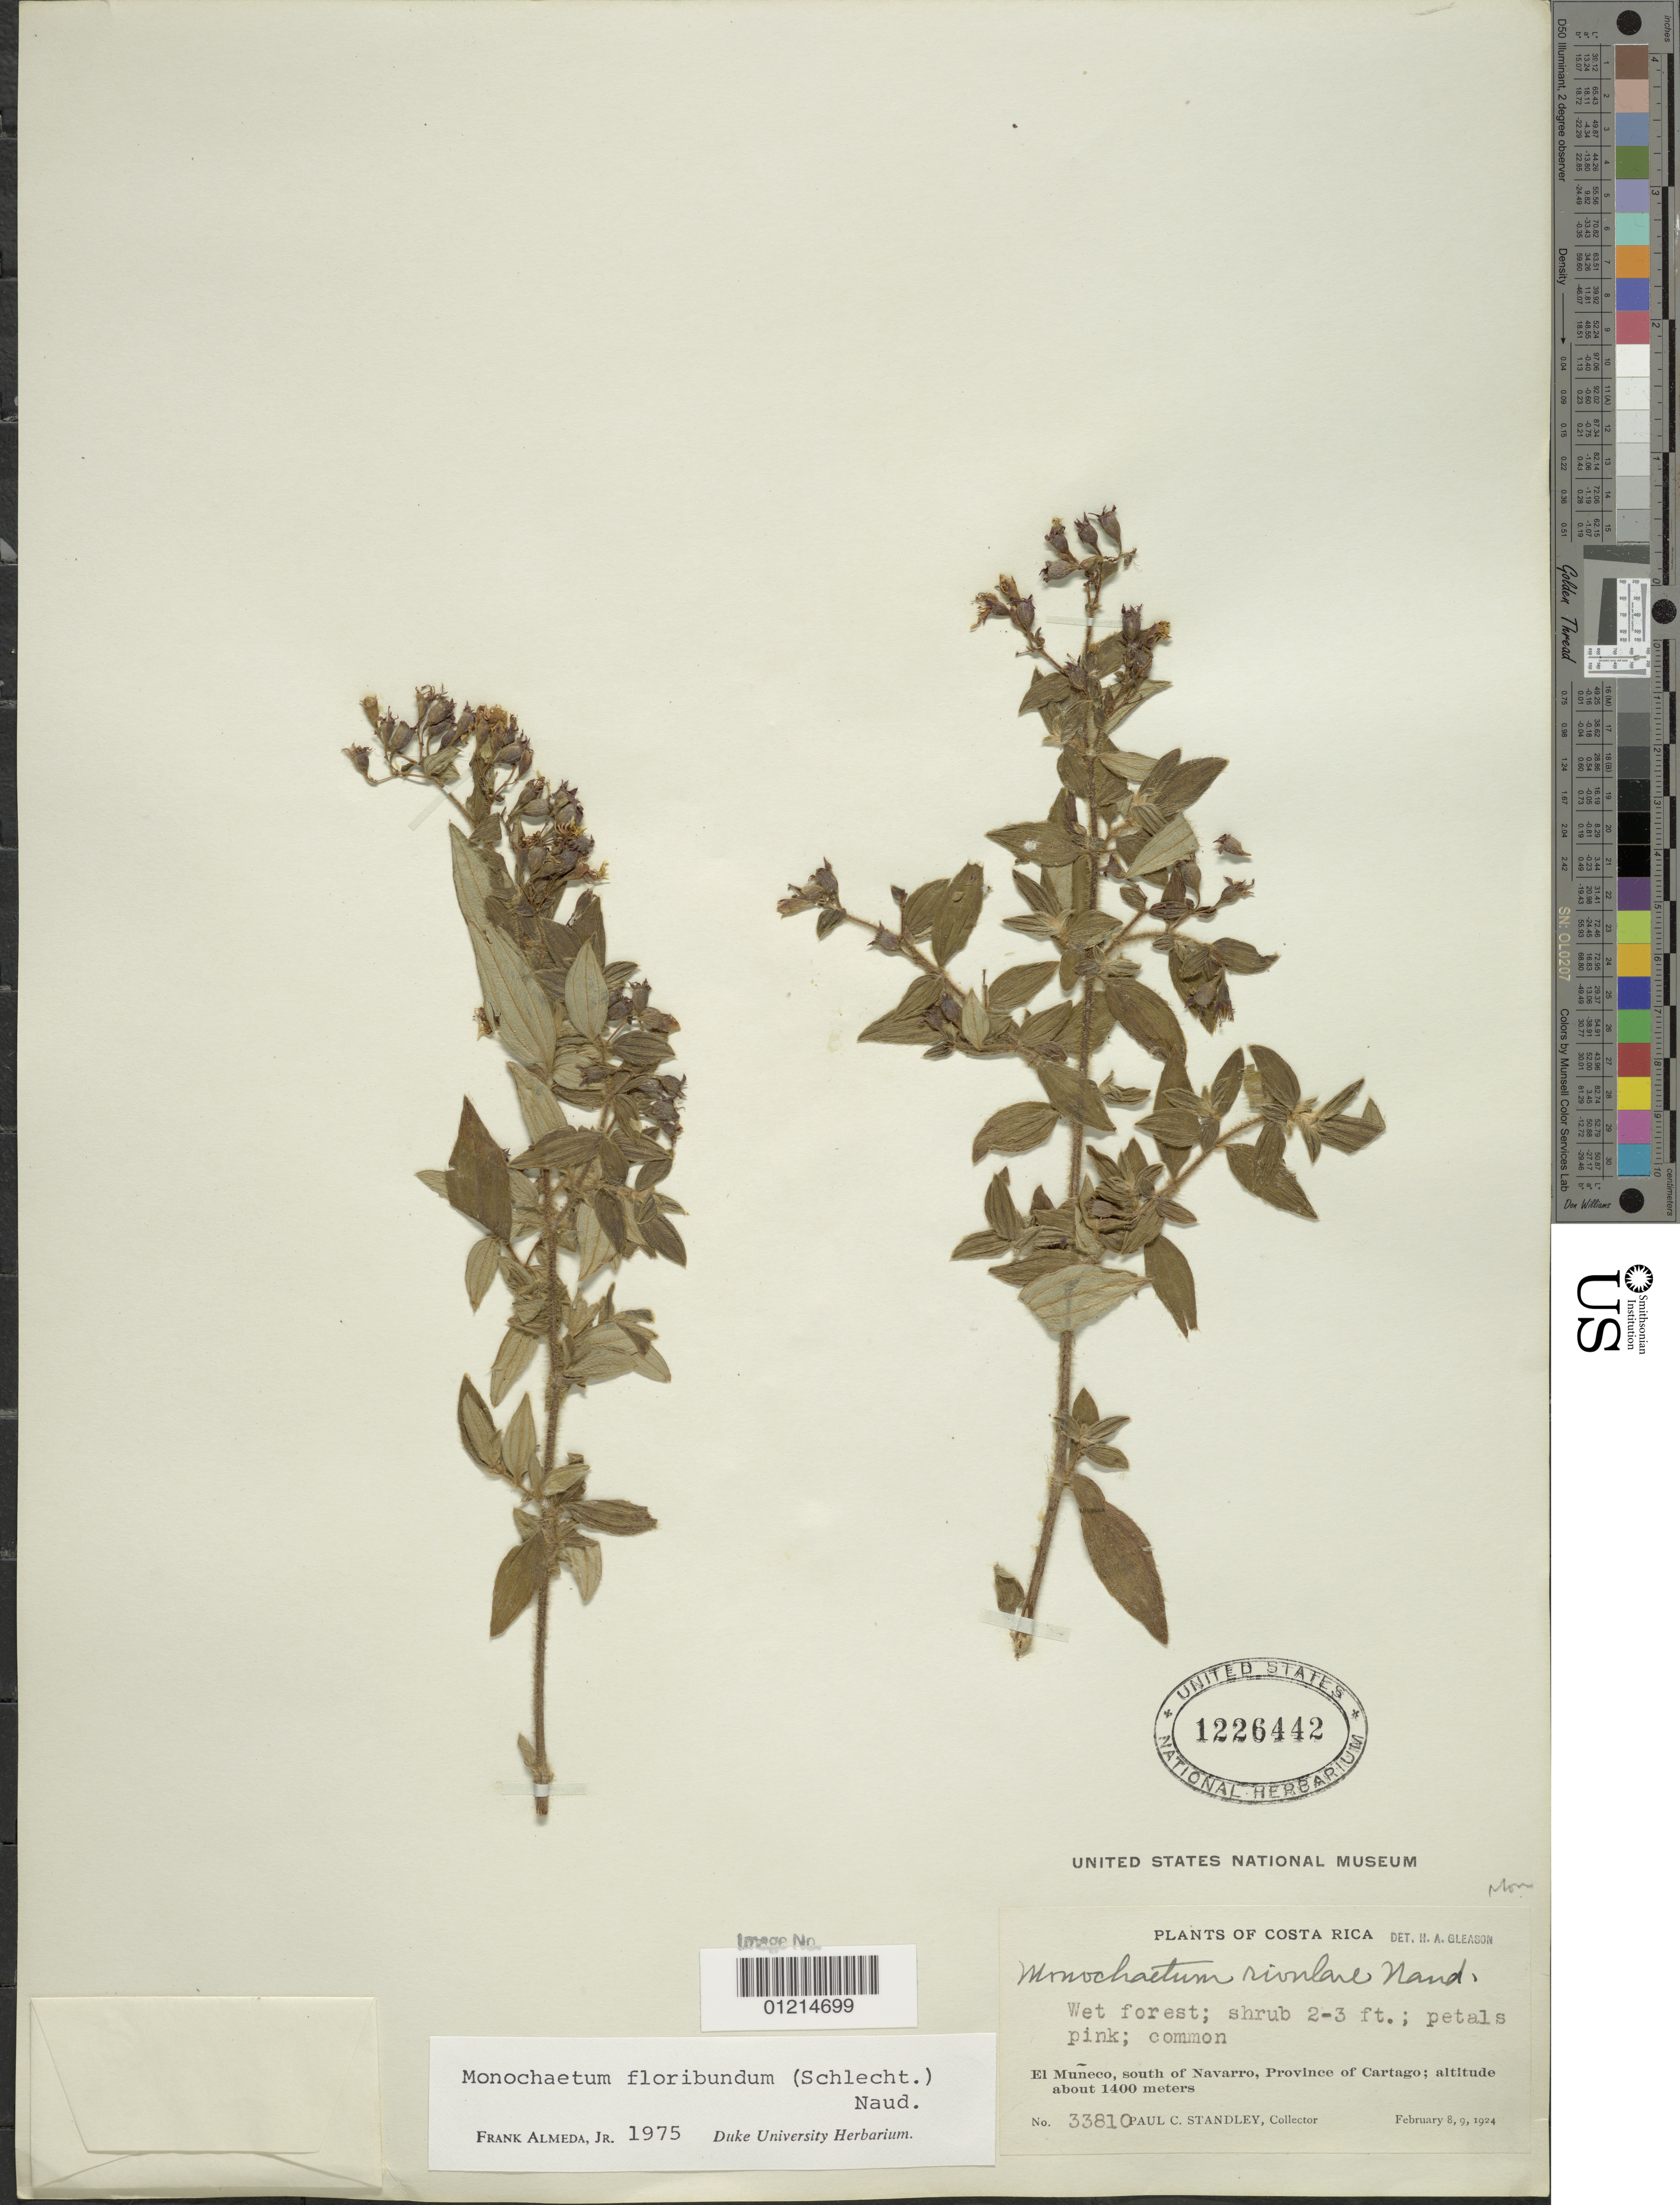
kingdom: Plantae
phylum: Tracheophyta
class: Magnoliopsida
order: Myrtales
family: Melastomataceae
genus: Monochaetum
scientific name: Monochaetum floribundum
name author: (Schltdl.) Naudin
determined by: Almeda, F.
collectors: P. C. Standley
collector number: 33810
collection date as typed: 08 Feb 1924 and 09 Feb 1924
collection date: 1924-02-08,1924-02-09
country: Costa Rica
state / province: Cartago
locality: El Muneco, S of Navaro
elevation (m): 1400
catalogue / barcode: US 1226442